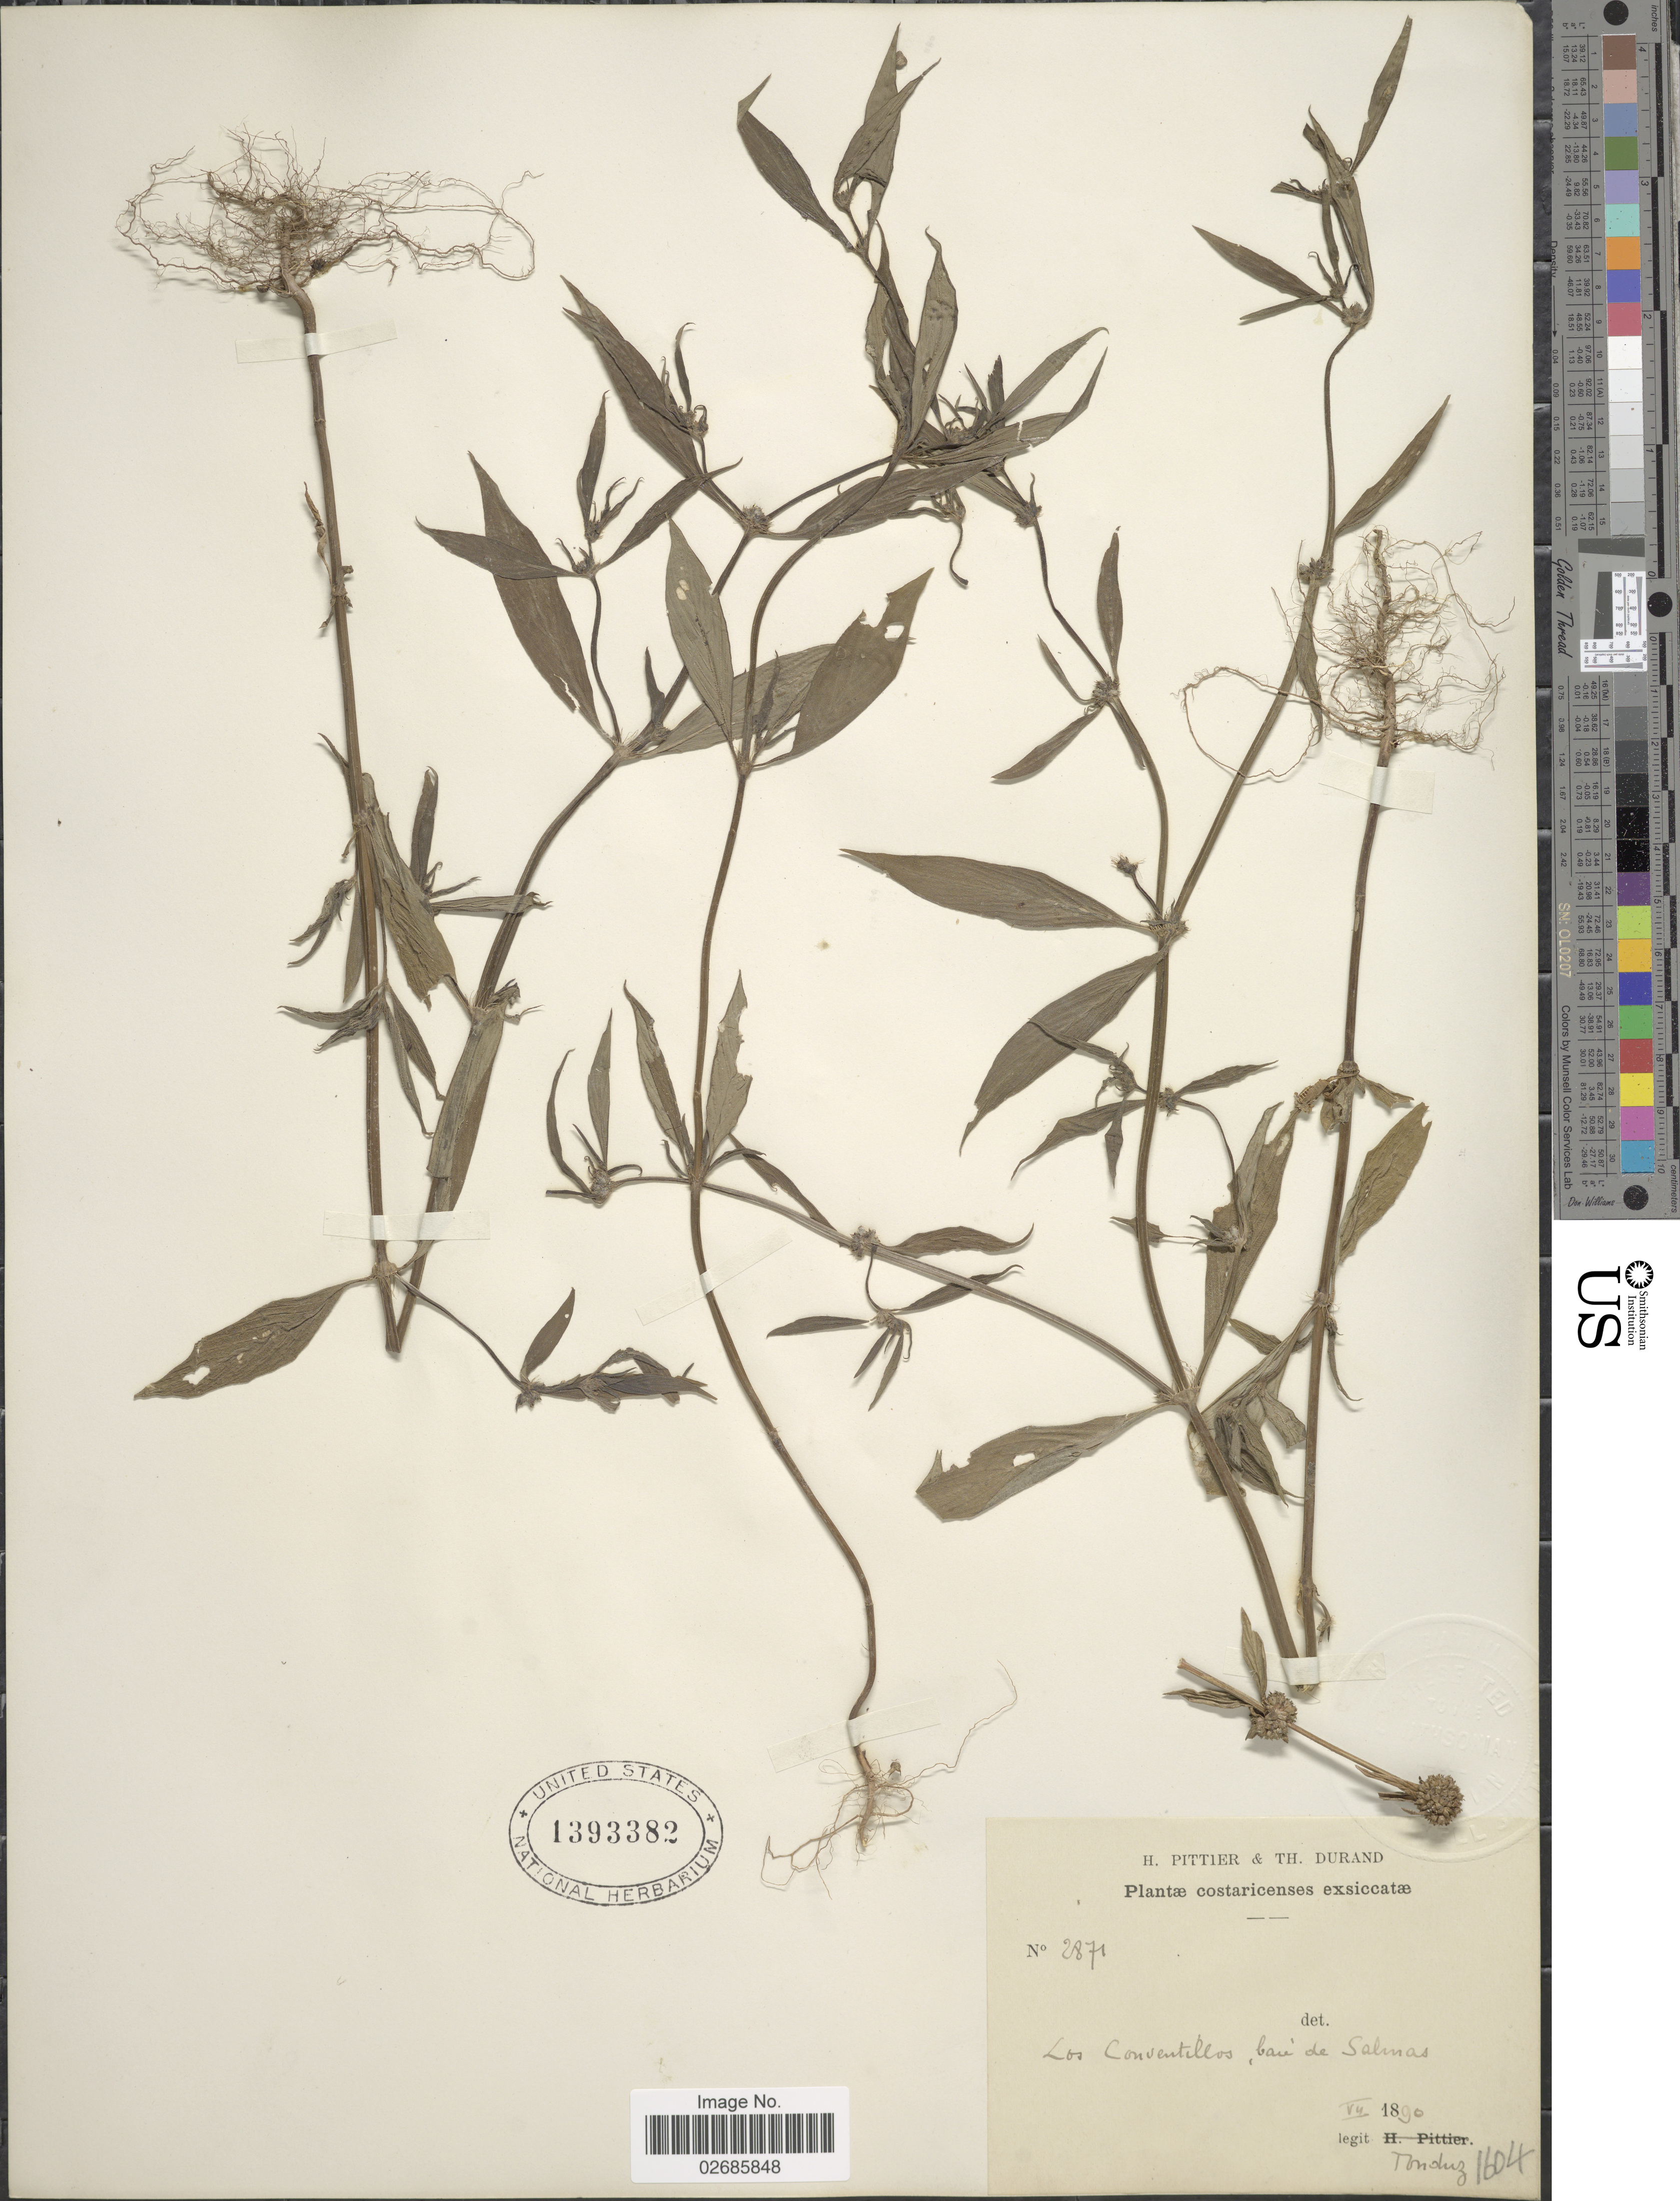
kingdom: Plantae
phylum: Tracheophyta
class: Magnoliopsida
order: Gentianales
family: Rubiaceae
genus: Borreria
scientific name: Borreria sp.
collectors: A. Tonduz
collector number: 2871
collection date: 1890-07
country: Costa Rica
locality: Los Conventillos, baie de Salmas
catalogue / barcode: US 1393382